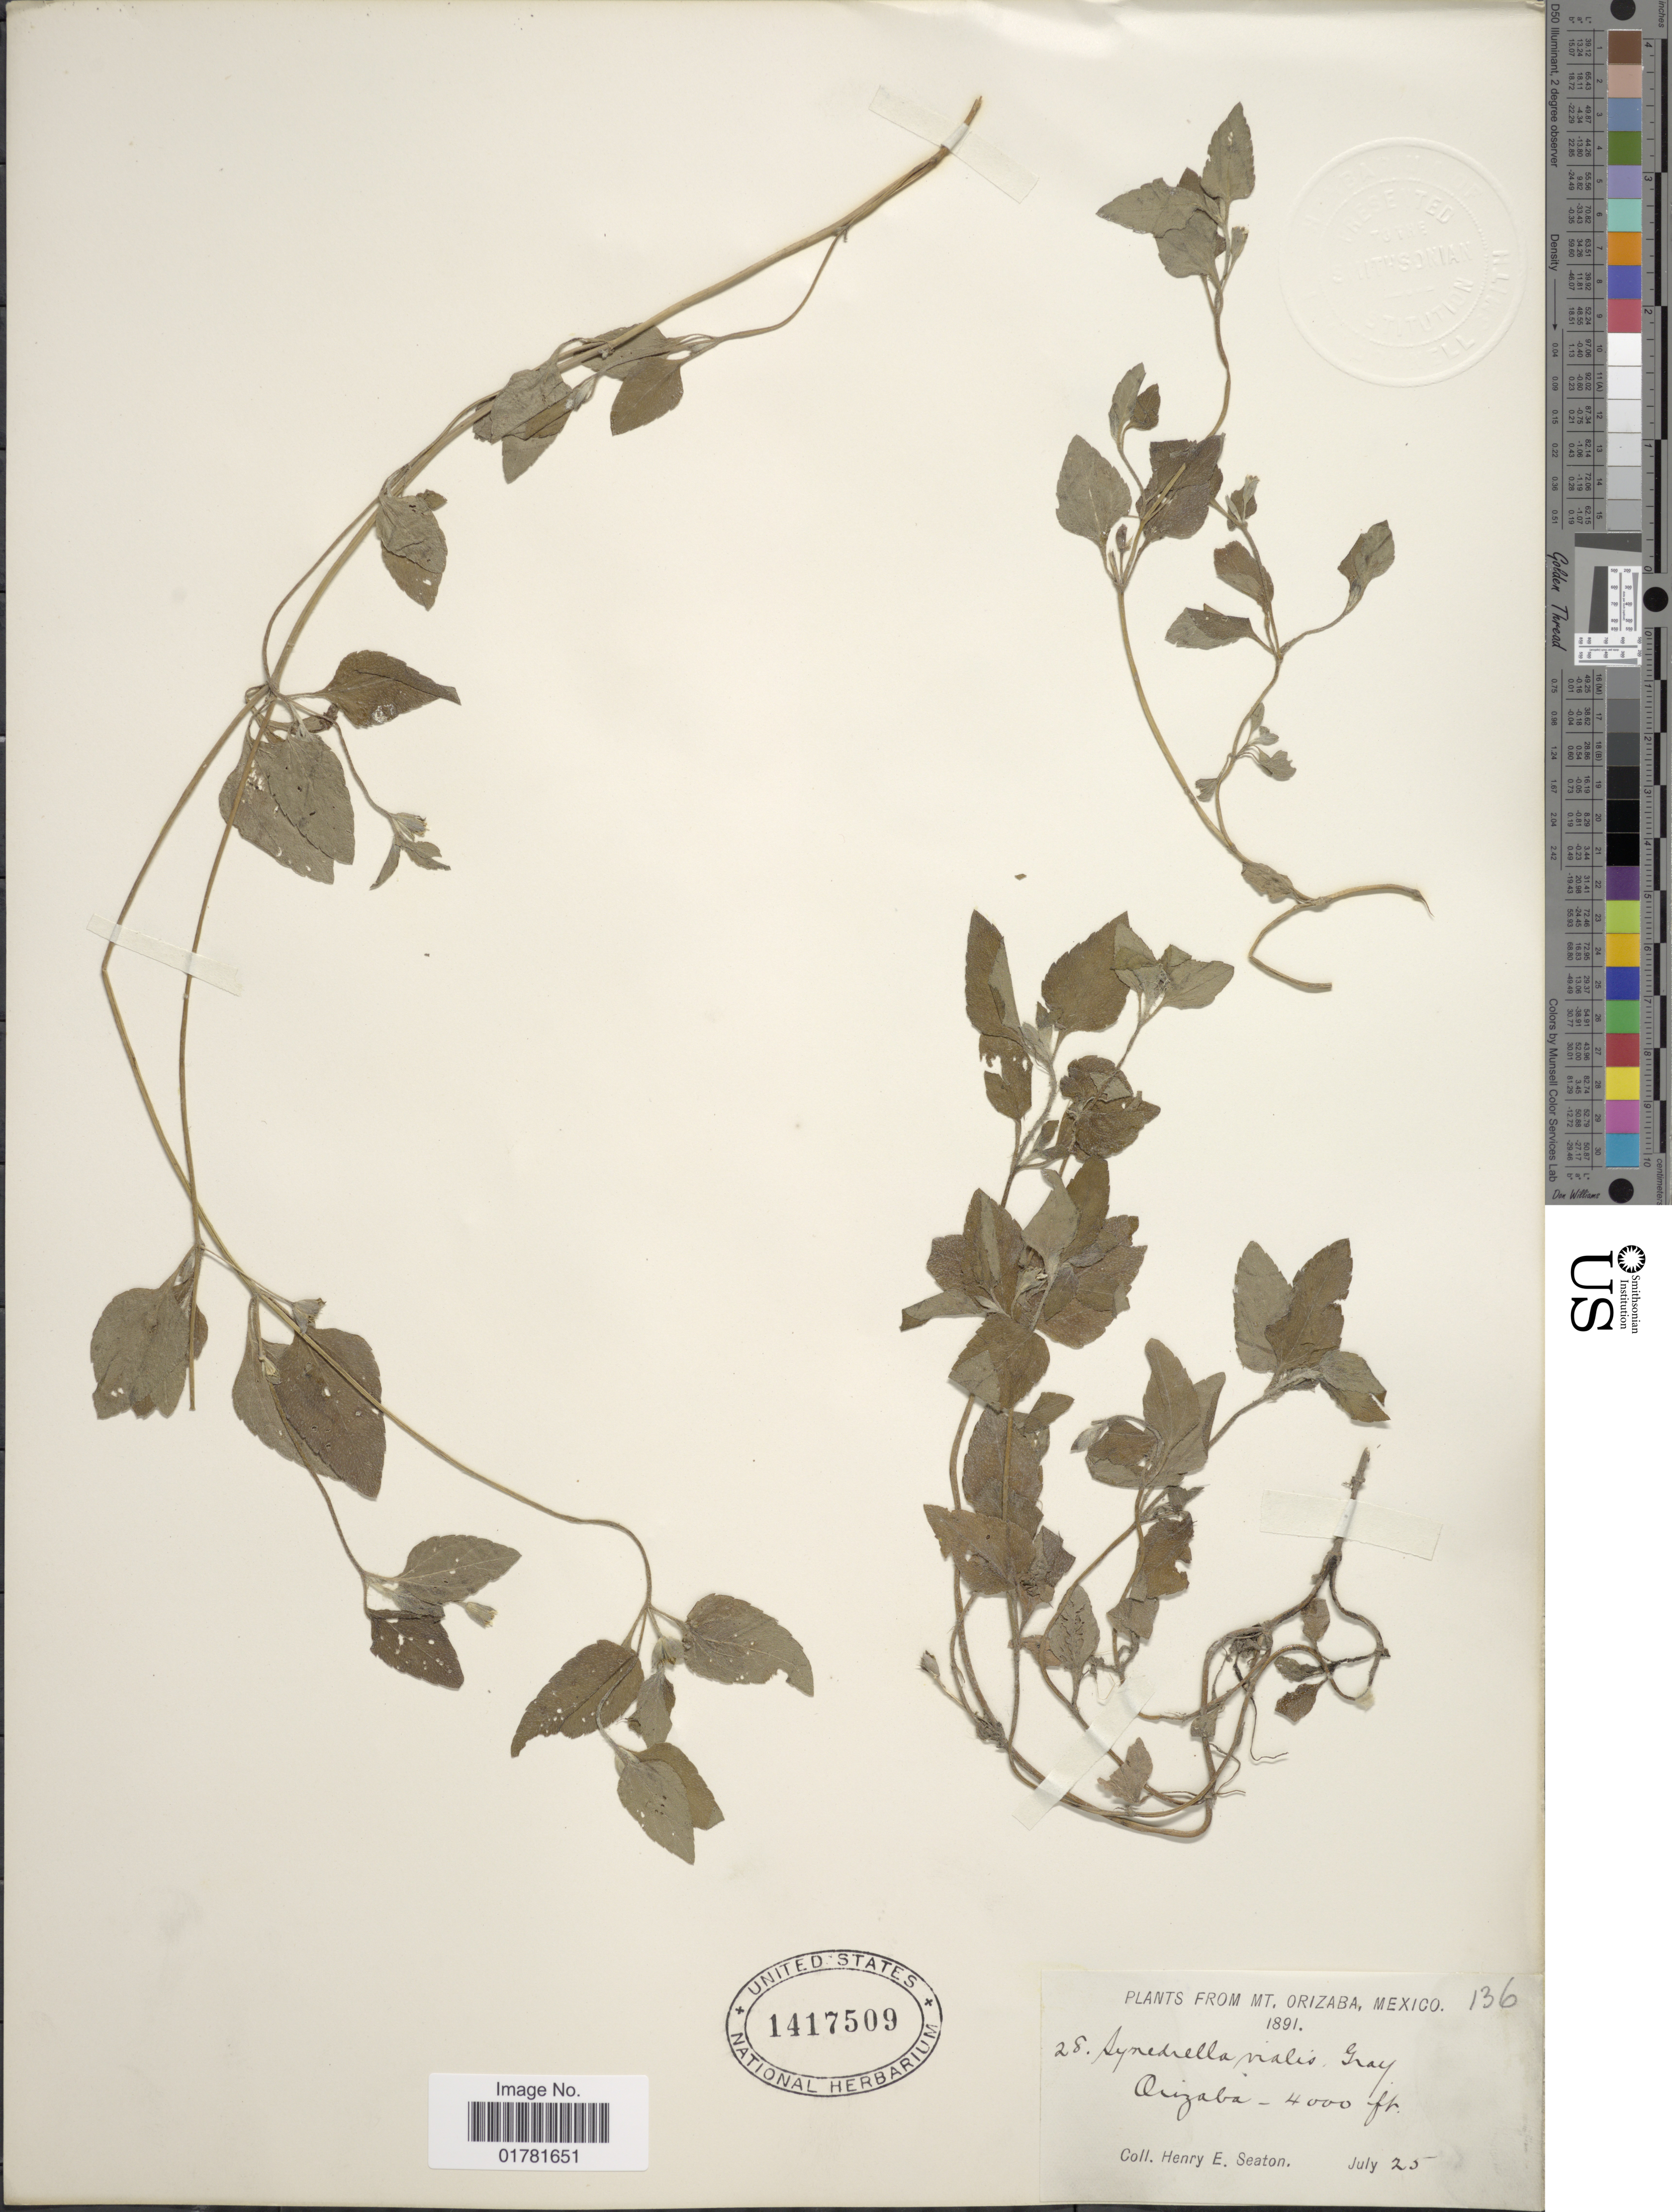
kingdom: Plantae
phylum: Tracheophyta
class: Magnoliopsida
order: Asterales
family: Asteraceae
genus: Calyptocarpus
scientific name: Calyptocarpus vialis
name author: Less.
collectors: H. E. Seaton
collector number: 28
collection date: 1891-07-25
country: Mexico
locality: From Mt. Orizaba, Orizaba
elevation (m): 1219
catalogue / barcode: US 1417509